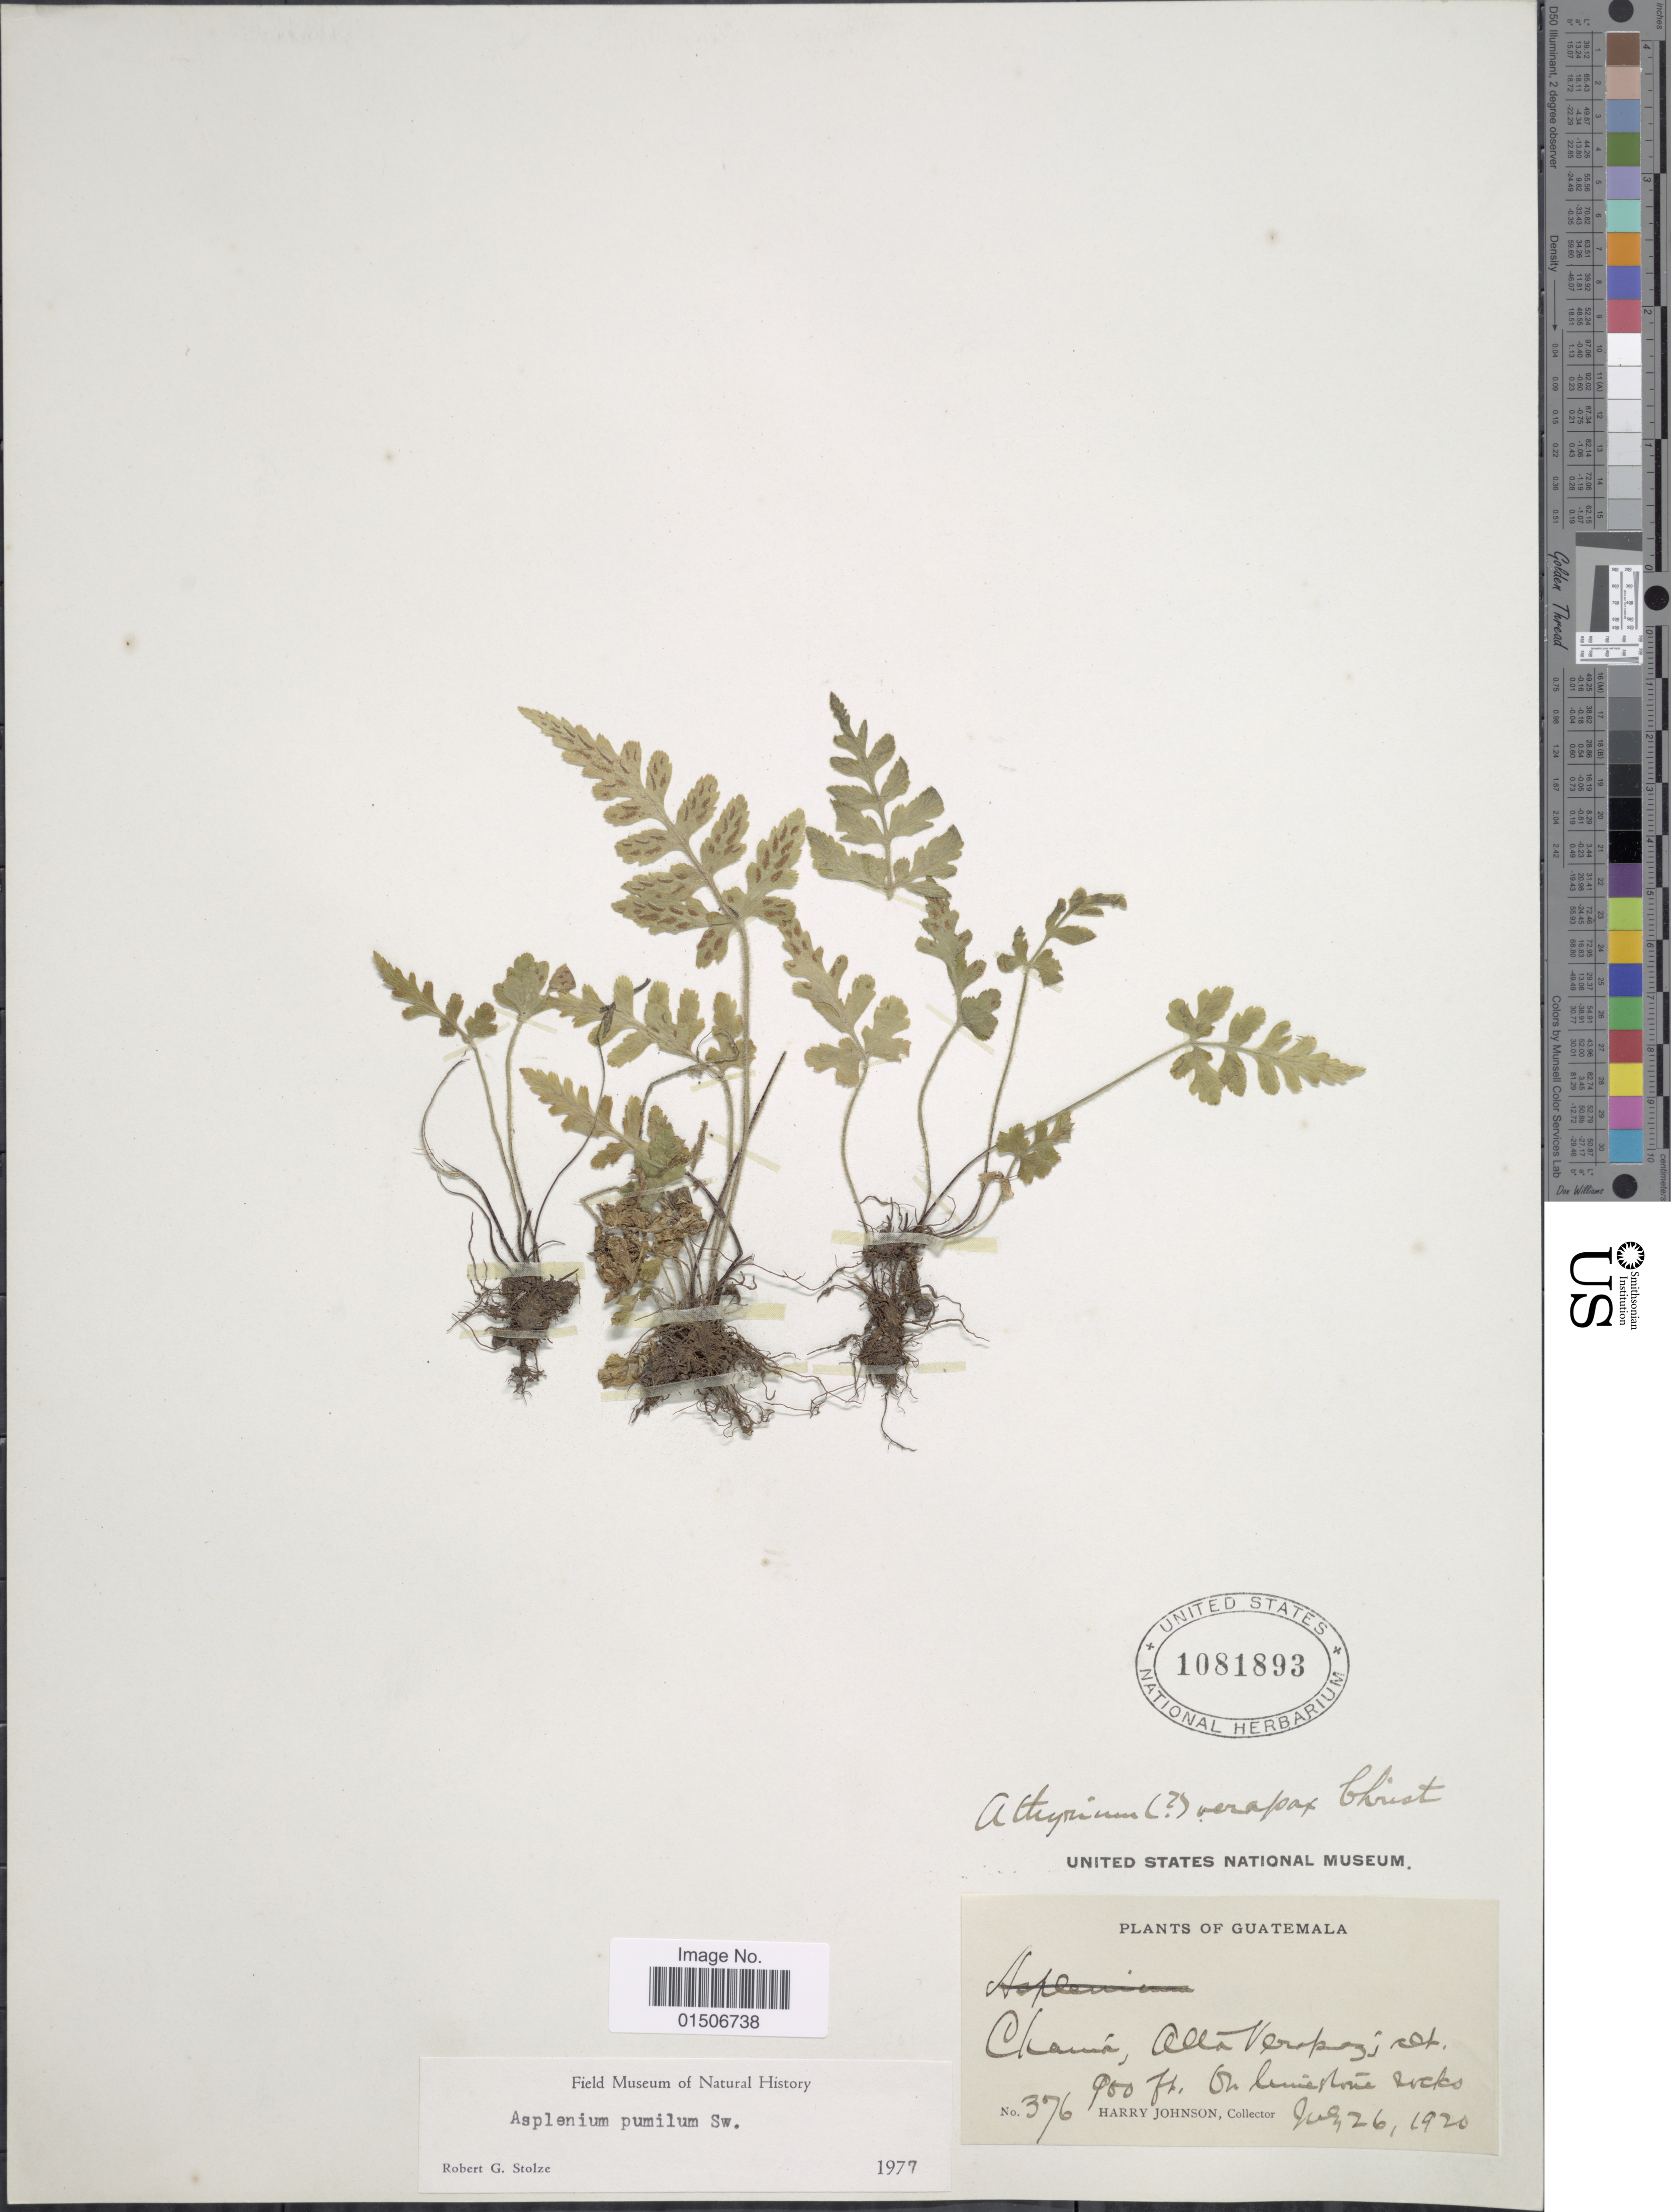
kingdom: Plantae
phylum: Tracheophyta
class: Polypodiopsida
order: Polypodiales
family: Aspleniaceae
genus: Asplenium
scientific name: Asplenium leucothrix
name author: Maxon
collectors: H. Johnson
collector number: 376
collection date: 1920-07-26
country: Guatemala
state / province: Alta Verapaz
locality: Chamia, On limestone rocks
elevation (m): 274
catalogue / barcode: US 1081893